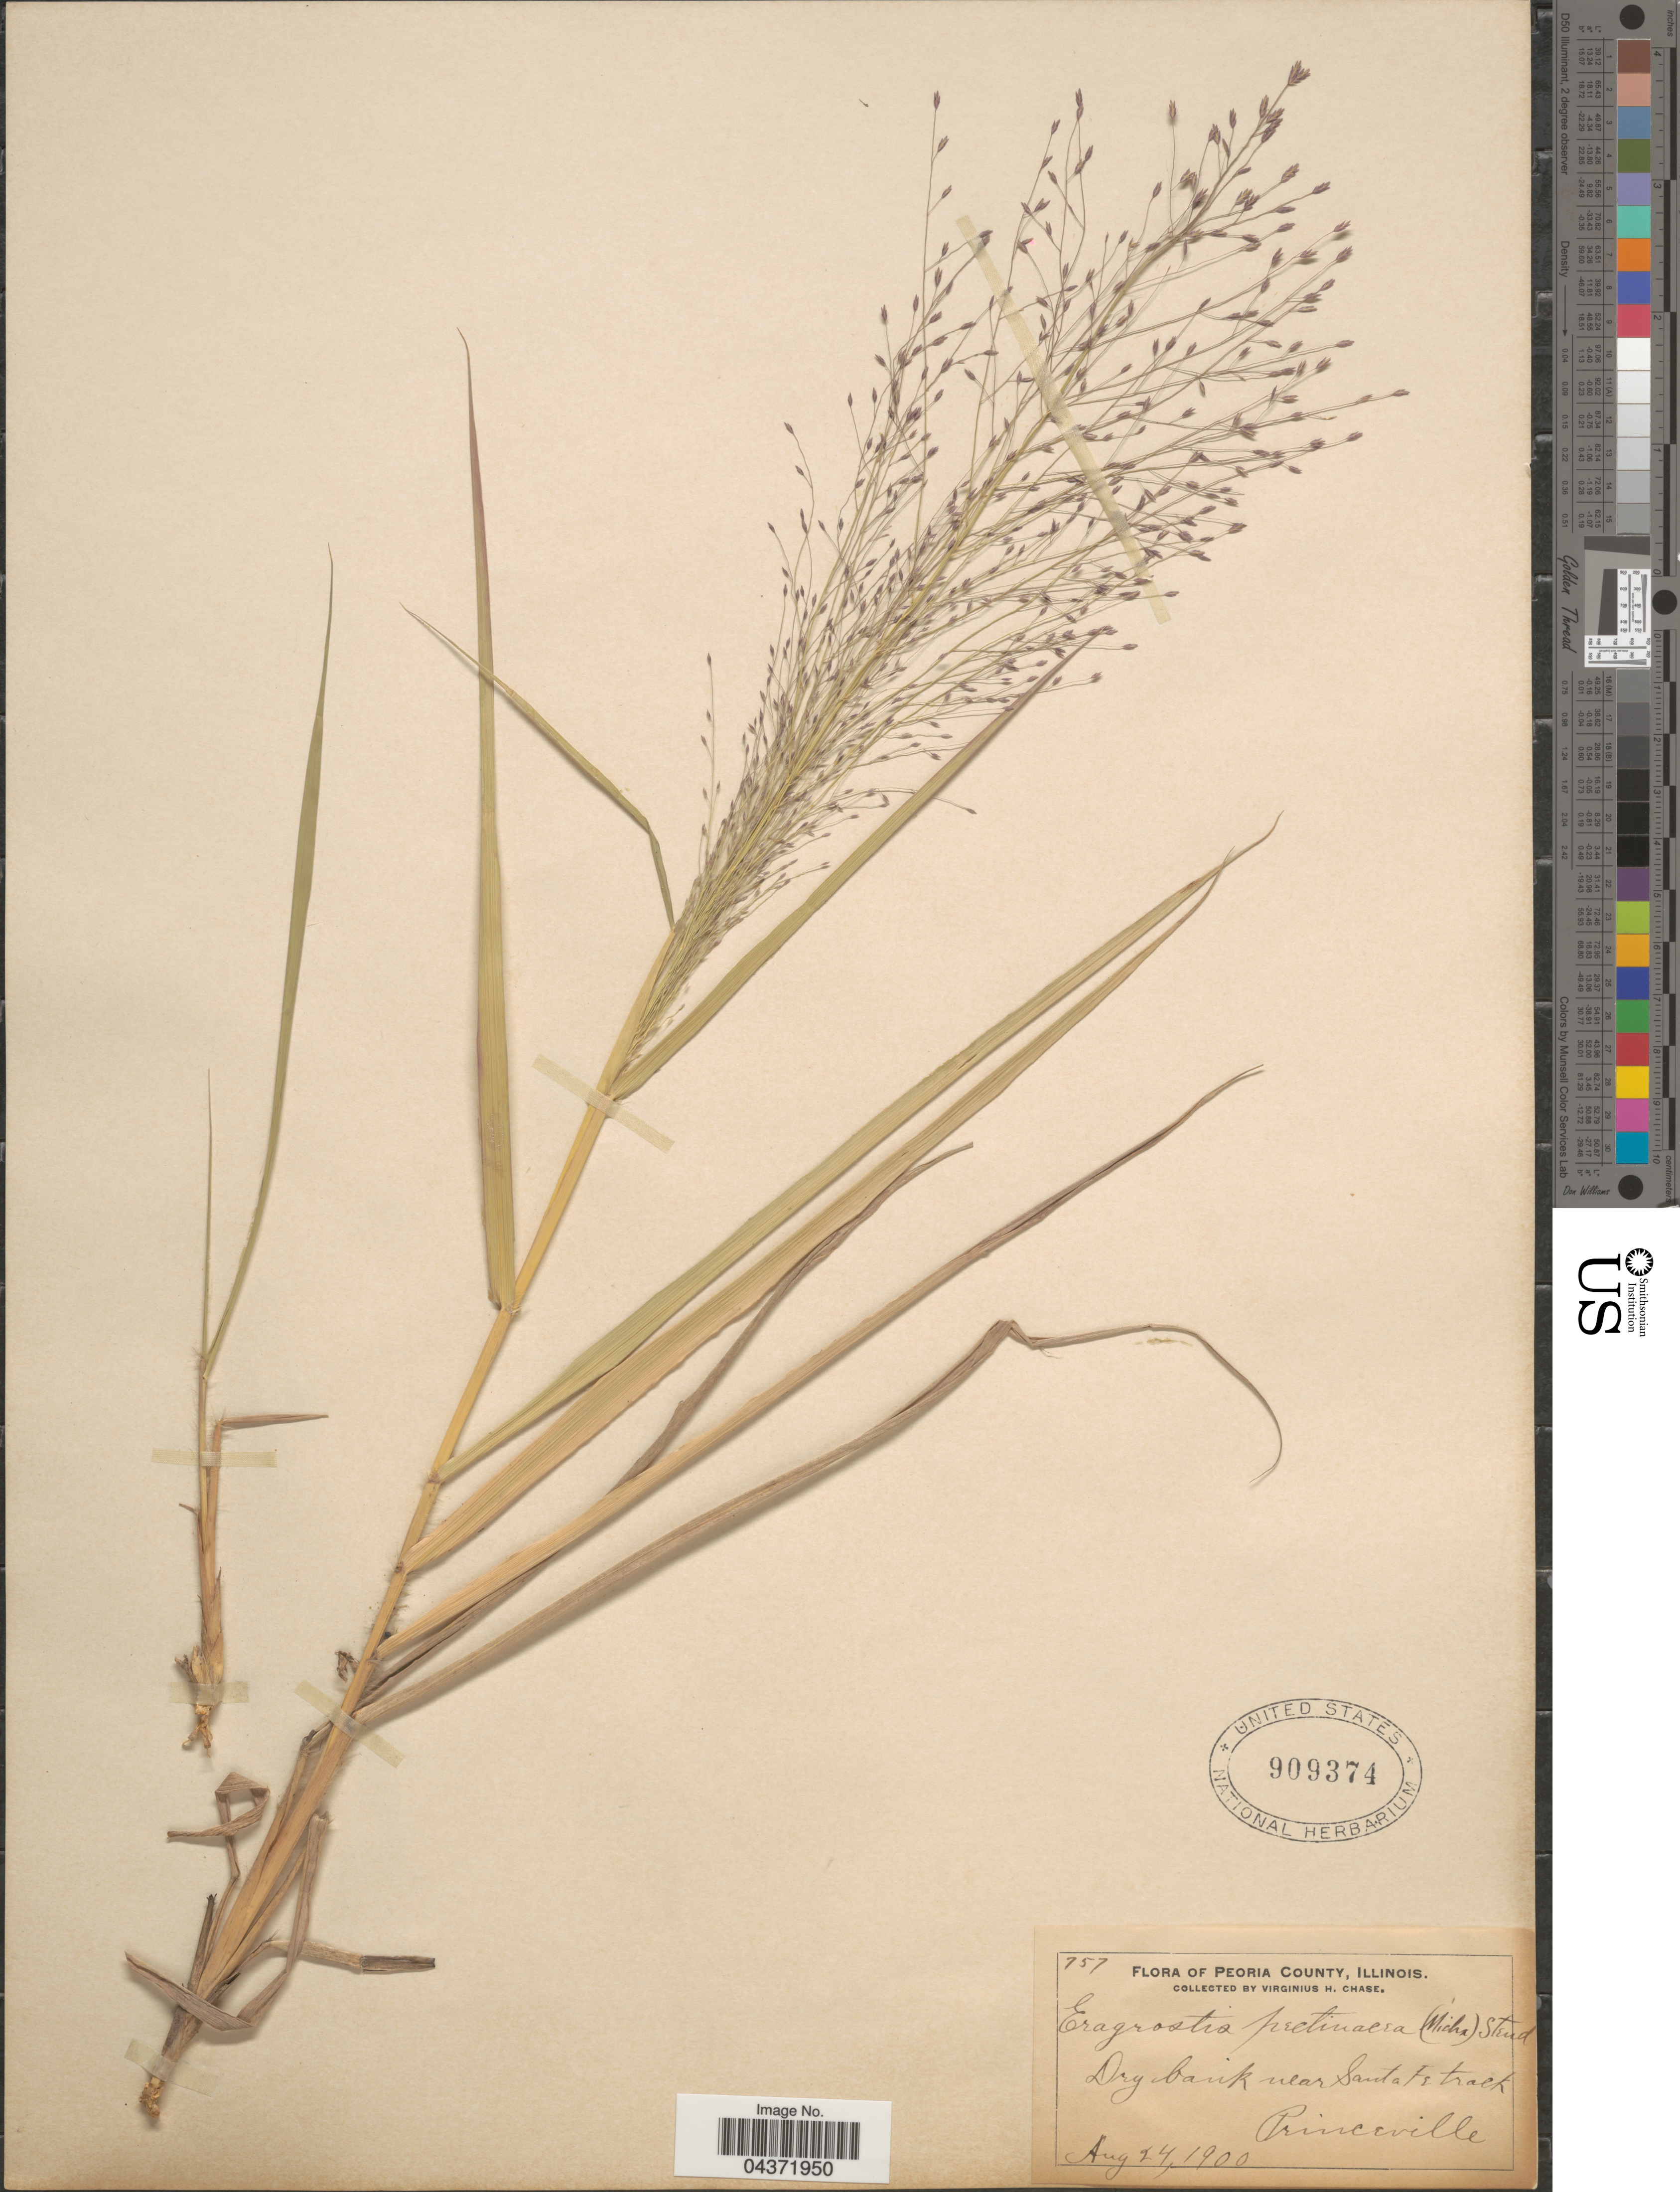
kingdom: Plantae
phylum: Tracheophyta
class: Liliopsida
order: Poales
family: Poaceae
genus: Eragrostis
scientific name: Eragrostis spectabilis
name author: (Pursh) Steud.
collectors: V. H. Chase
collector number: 757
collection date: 1900-08-24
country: United States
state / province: Illinois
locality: Peoria County. Dry bank near Santa Fe track. Princeville.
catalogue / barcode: US 909374